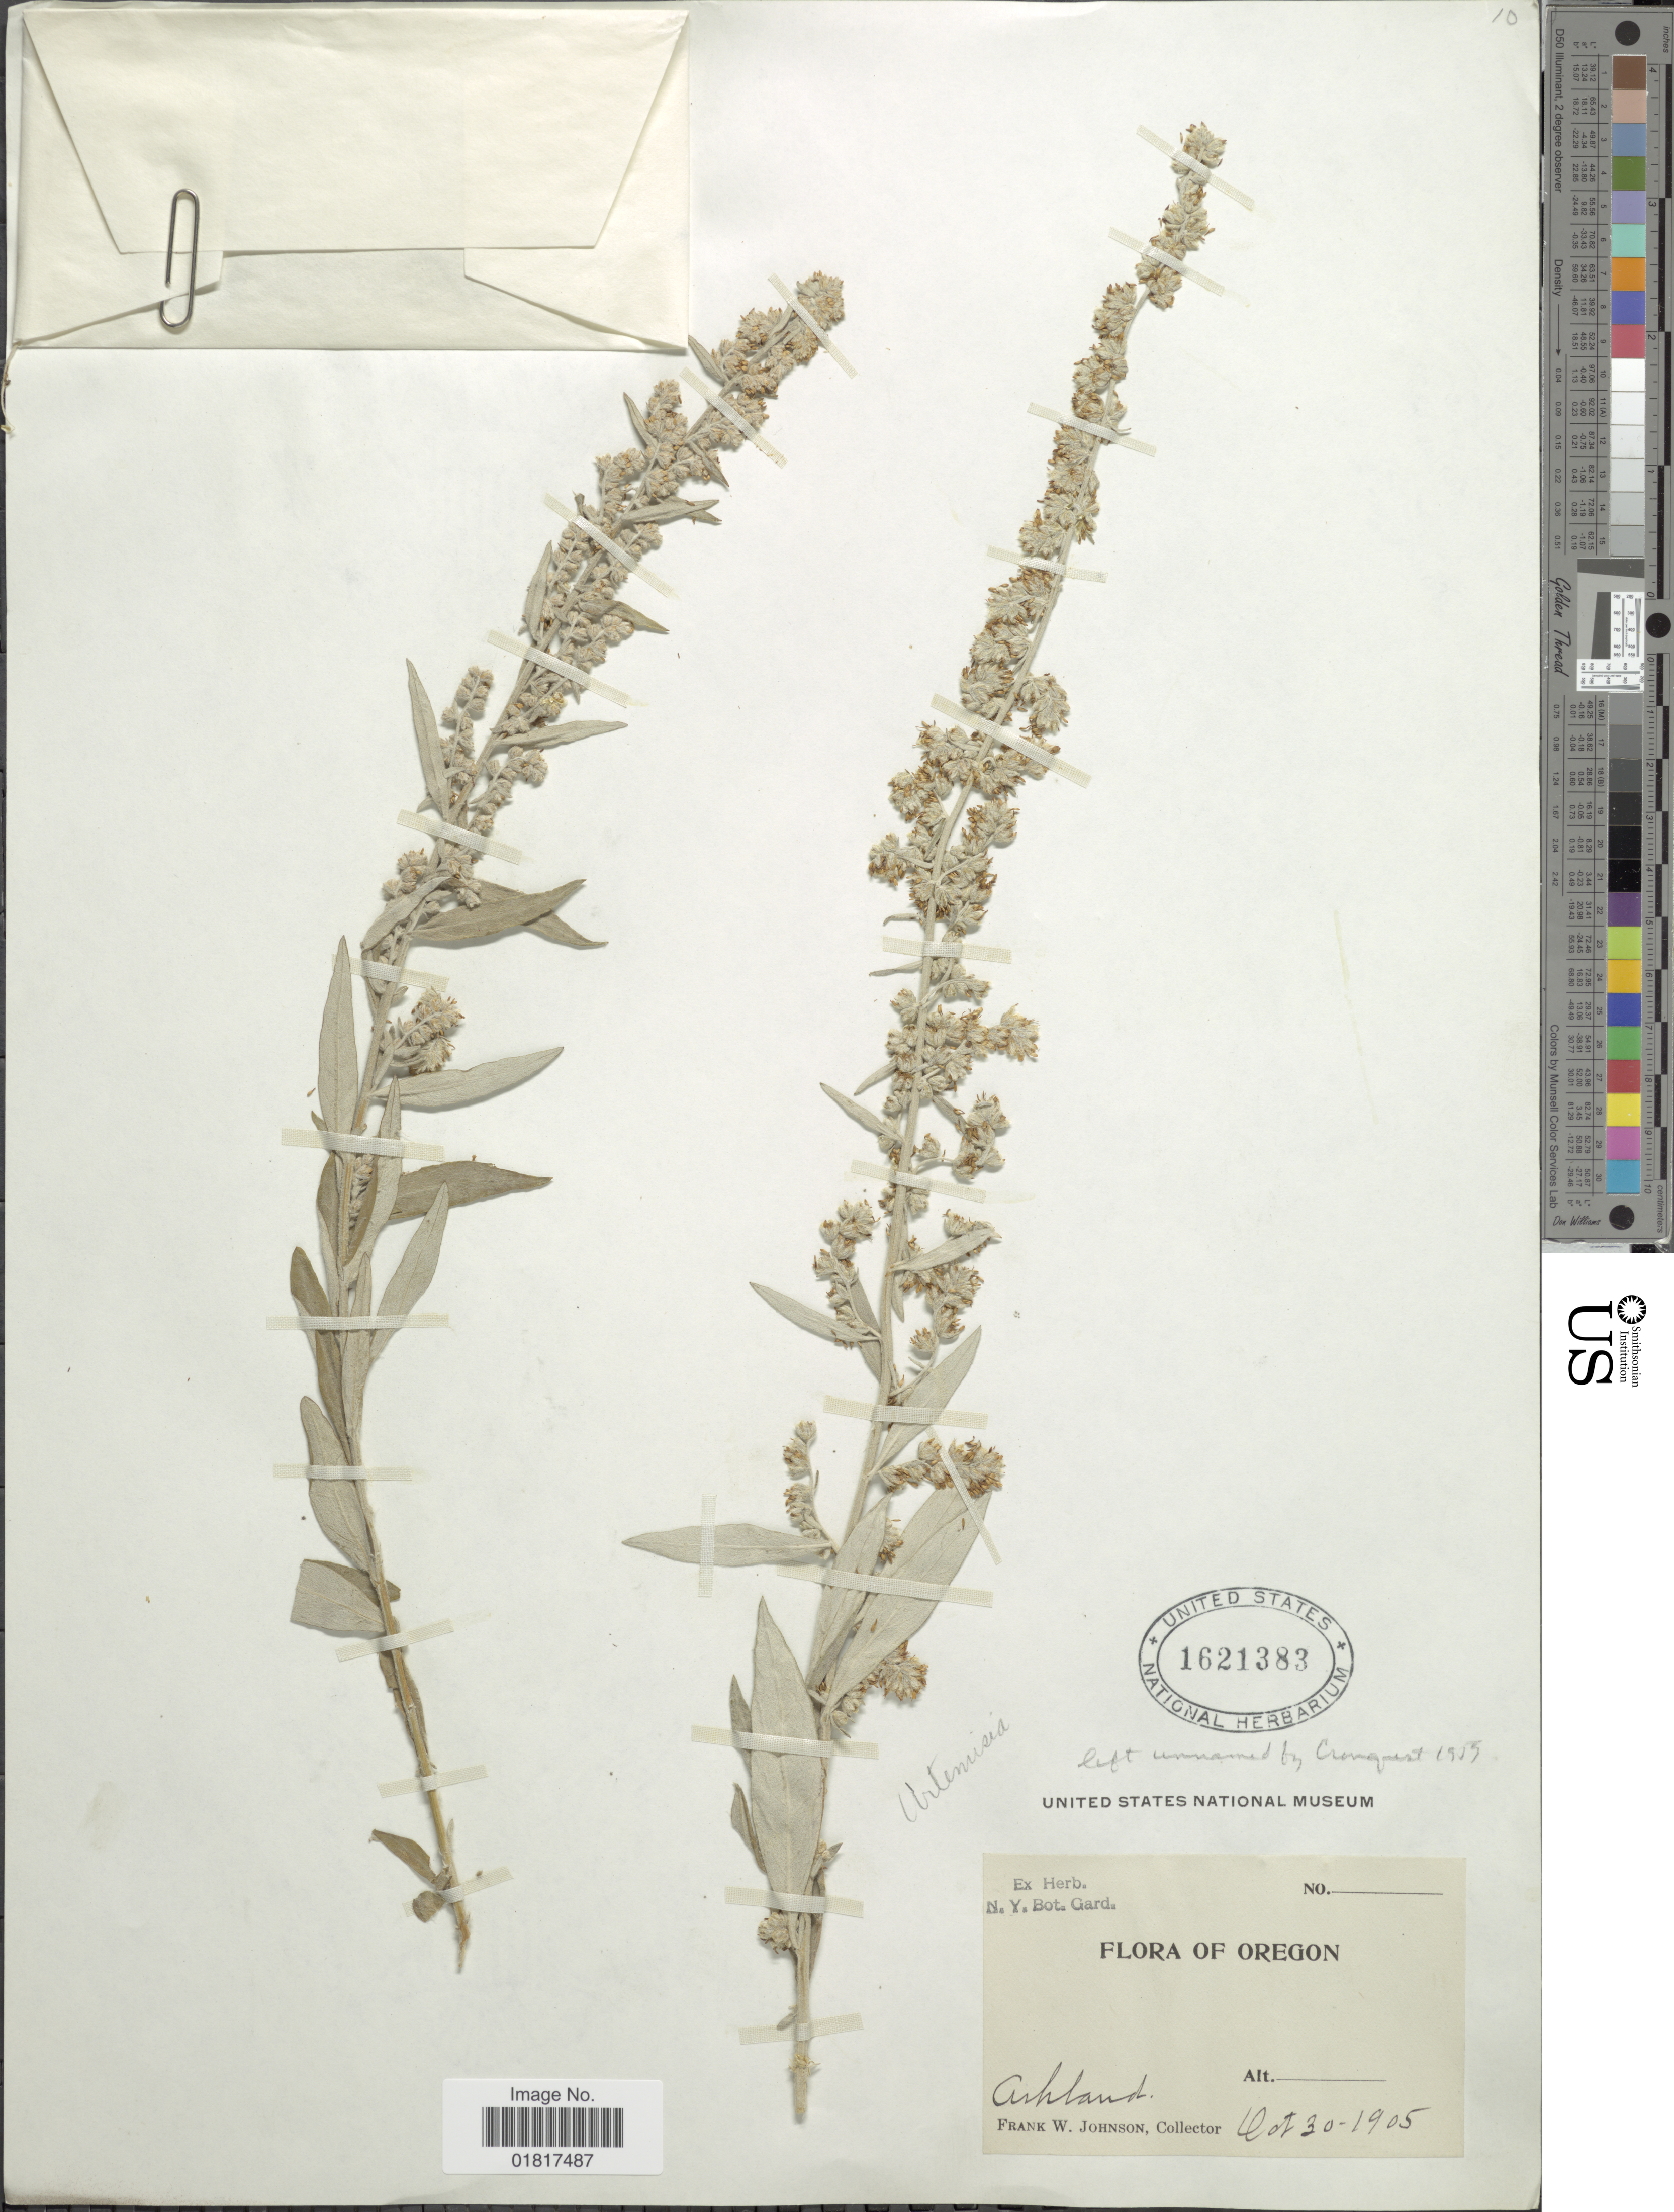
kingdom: Plantae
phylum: Tracheophyta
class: Magnoliopsida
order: Asterales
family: Asteraceae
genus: Artemisia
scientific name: Artemisia sp.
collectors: F. W. Johnson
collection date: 1905-10-30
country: United States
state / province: Oregon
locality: Ashland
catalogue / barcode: US 1621383